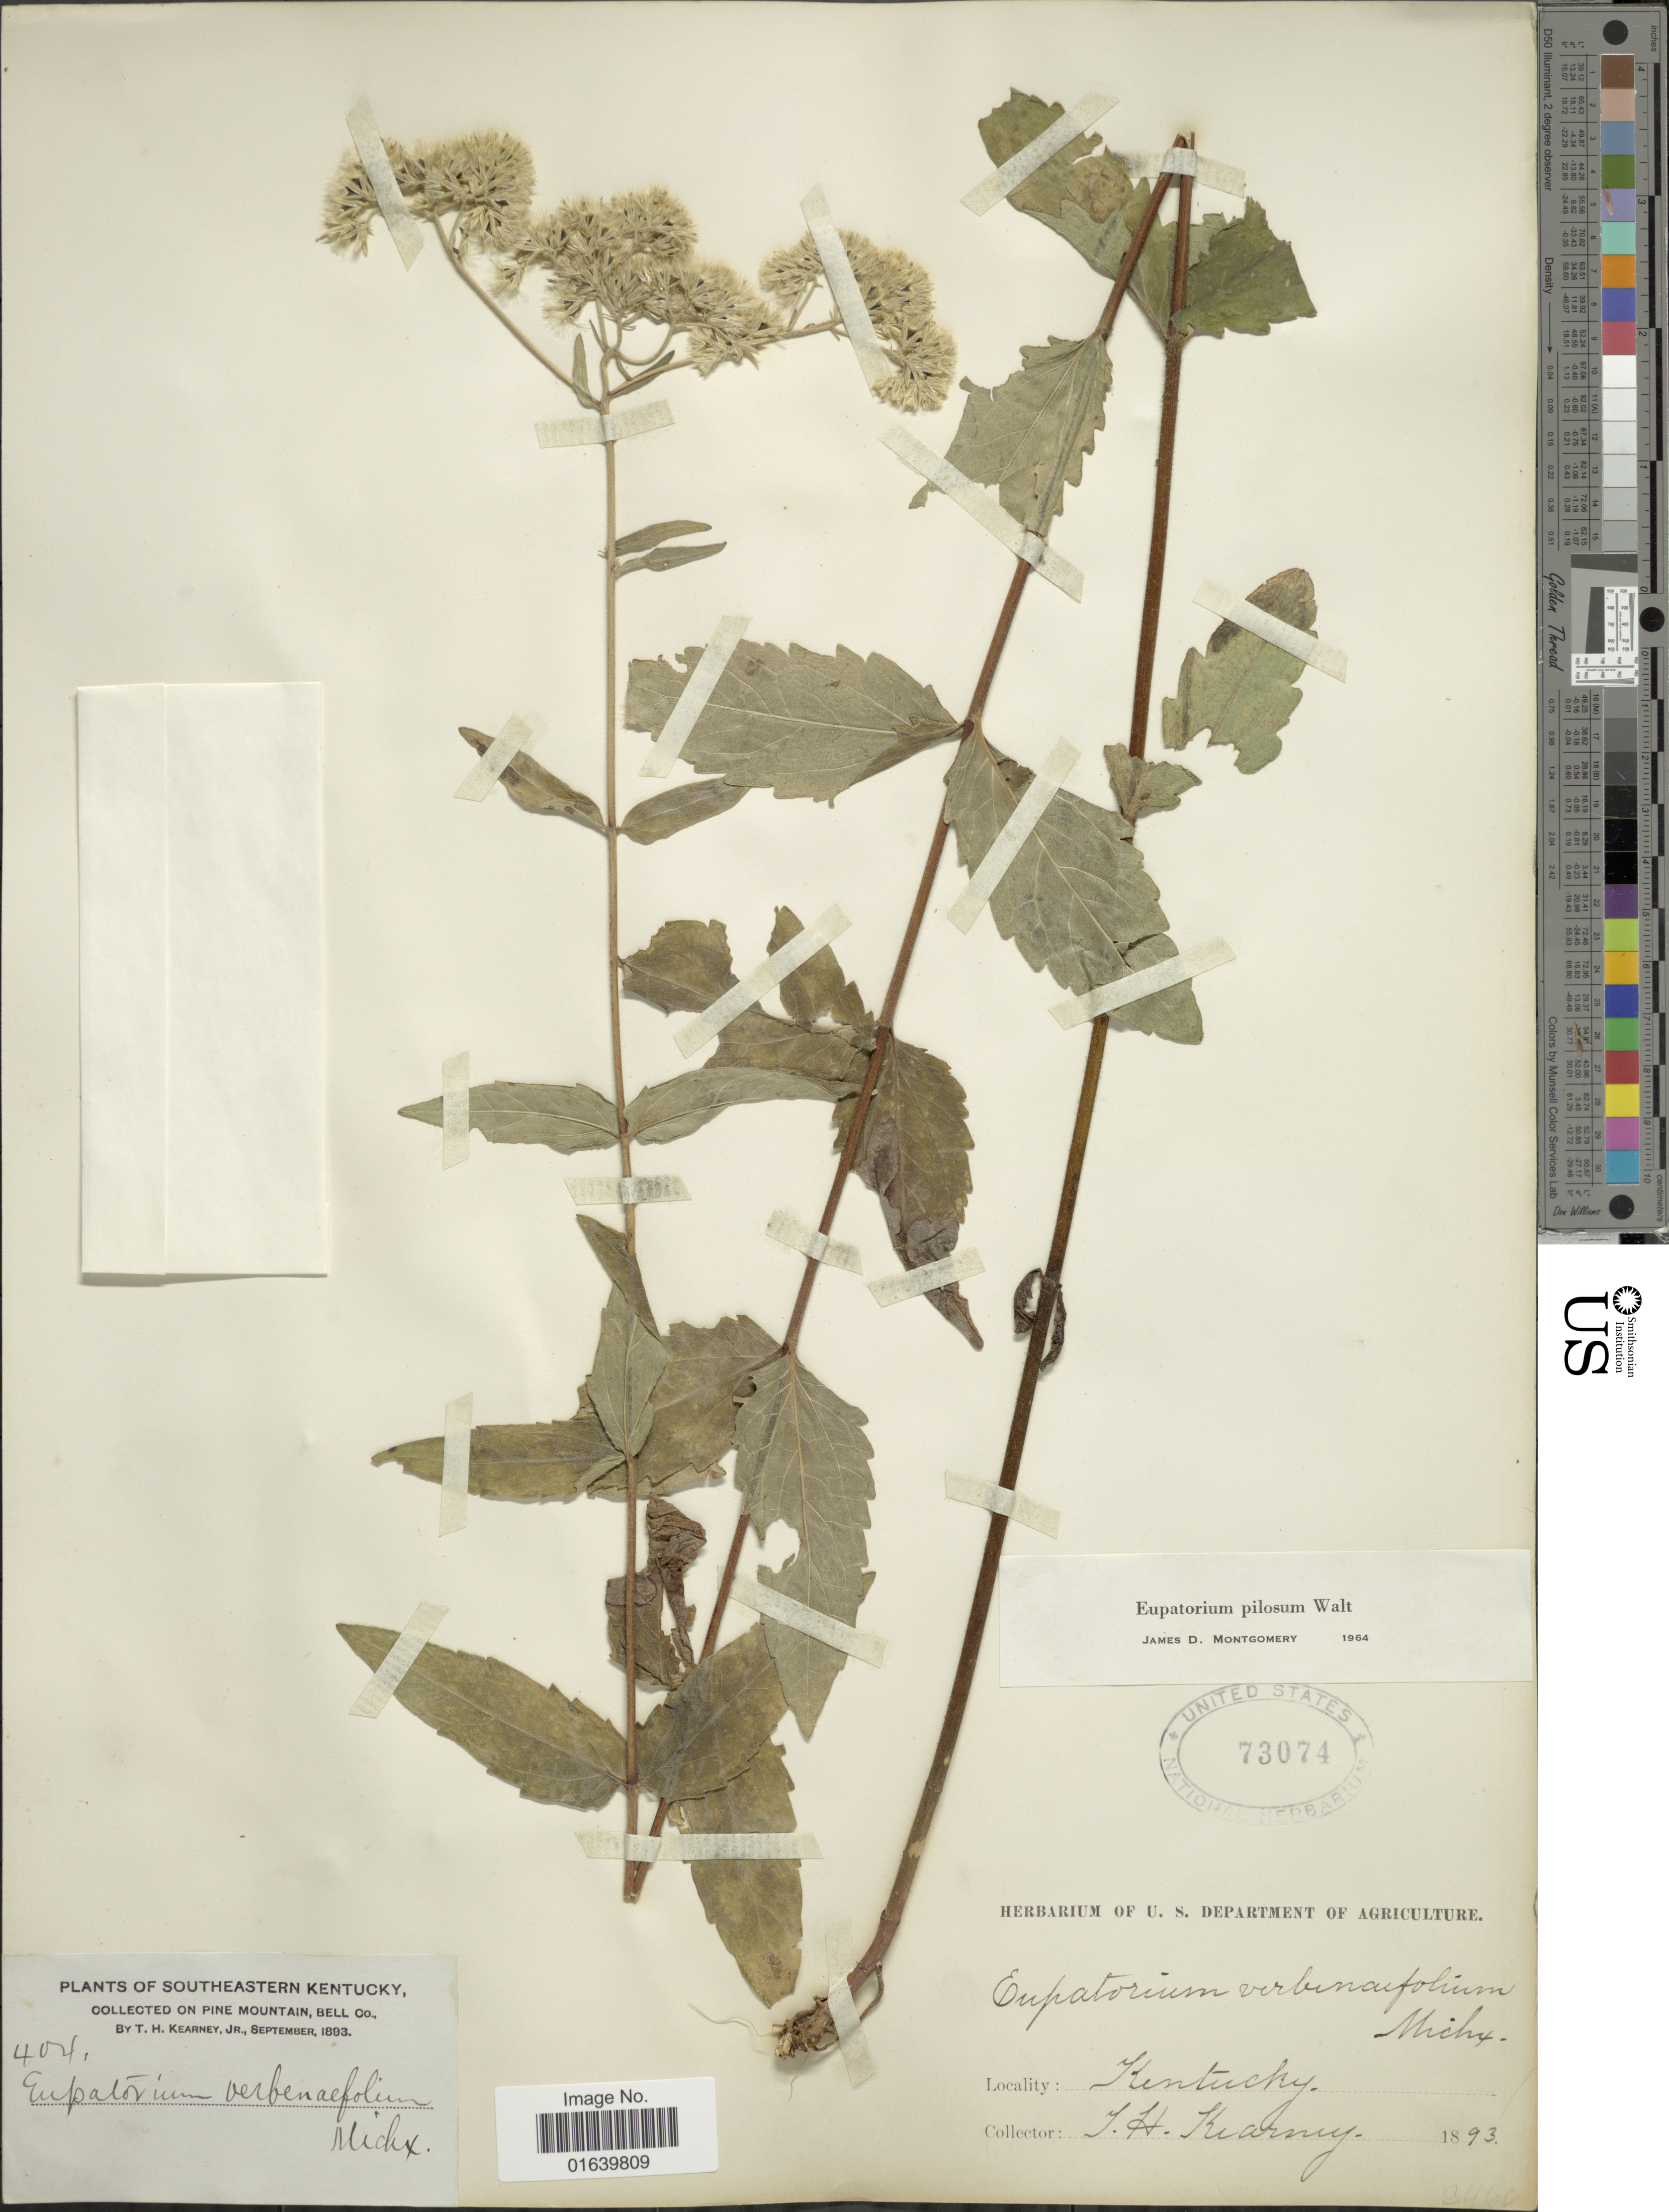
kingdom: Plantae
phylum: Tracheophyta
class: Magnoliopsida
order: Asterales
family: Asteraceae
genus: Eupatorium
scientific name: Eupatorium pilosum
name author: Walter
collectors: T. H. Kearney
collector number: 404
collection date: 1893-09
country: United States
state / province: Kentucky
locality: Southeastern Kentucky, on pine mountains, Bell Co.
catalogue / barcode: US 73074